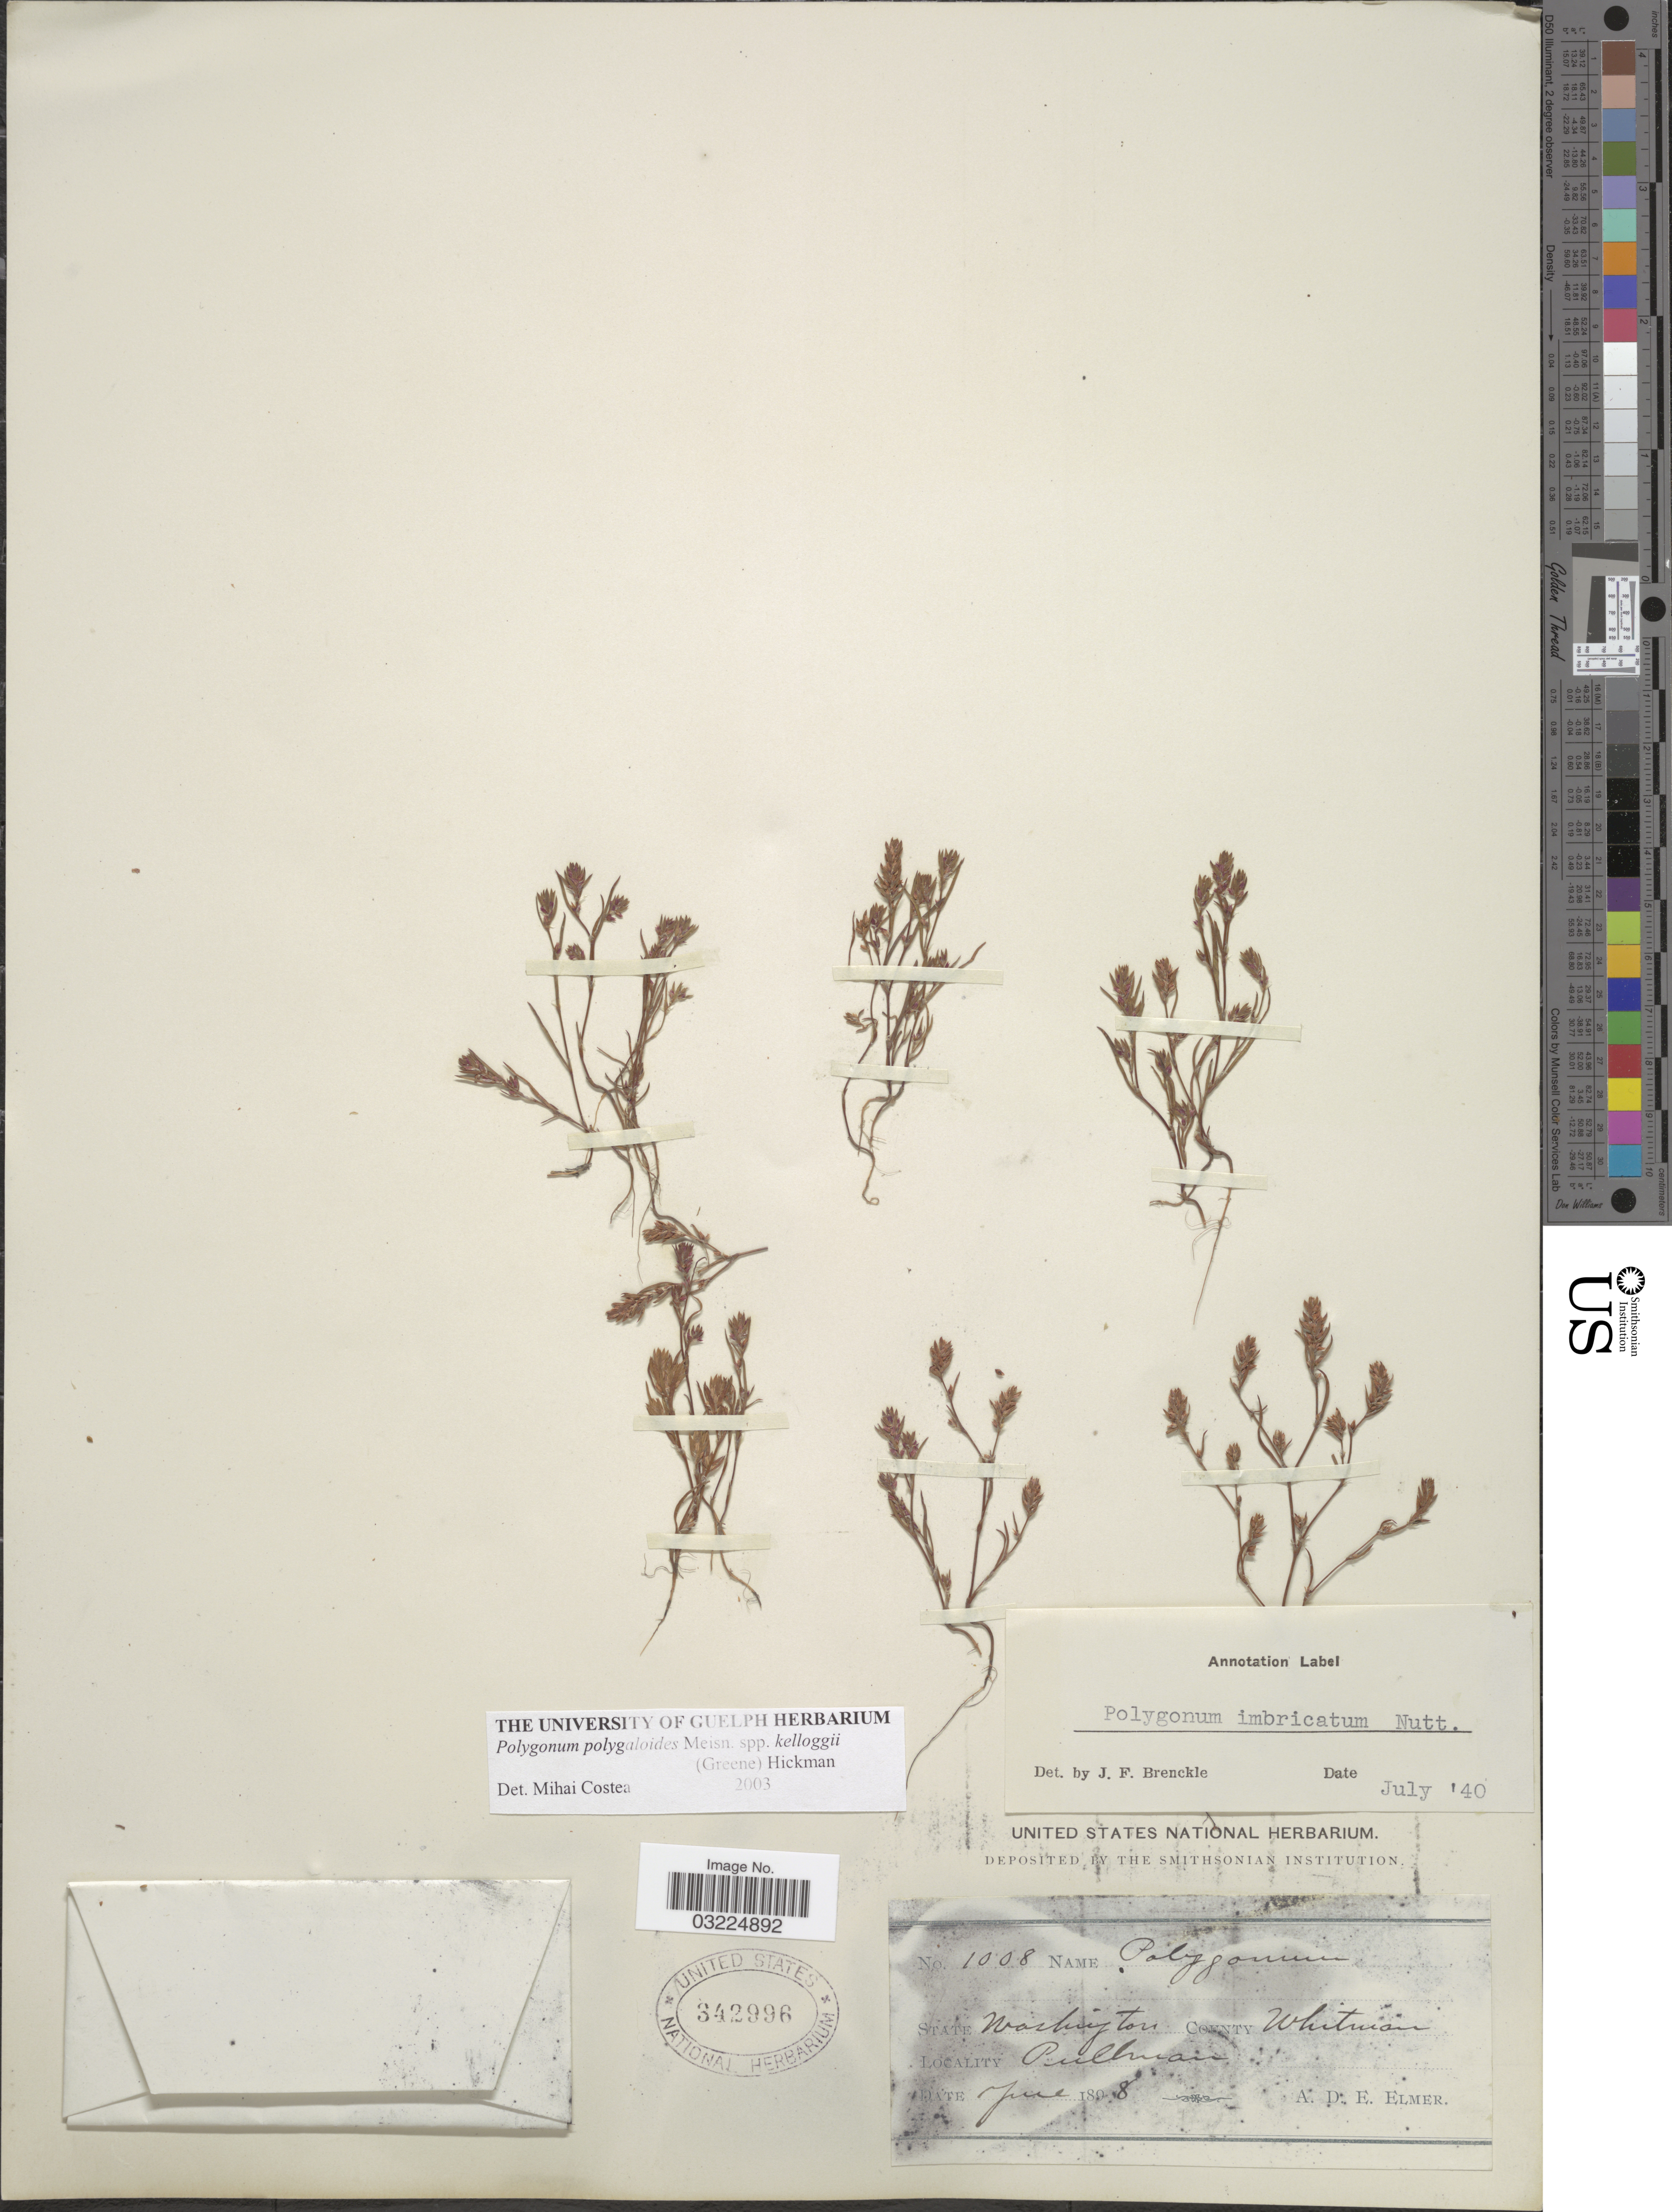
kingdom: Plantae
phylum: Tracheophyta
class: Magnoliopsida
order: Caryophyllales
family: Polygonaceae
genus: Polygonum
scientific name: Polygonum polygaloides subsp. kelloggii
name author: (Greene) Hickman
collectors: A. D. E. Elmer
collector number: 1008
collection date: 1898-06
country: United States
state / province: Washington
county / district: Whitman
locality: County Whitman. Pullman.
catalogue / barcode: US 342996